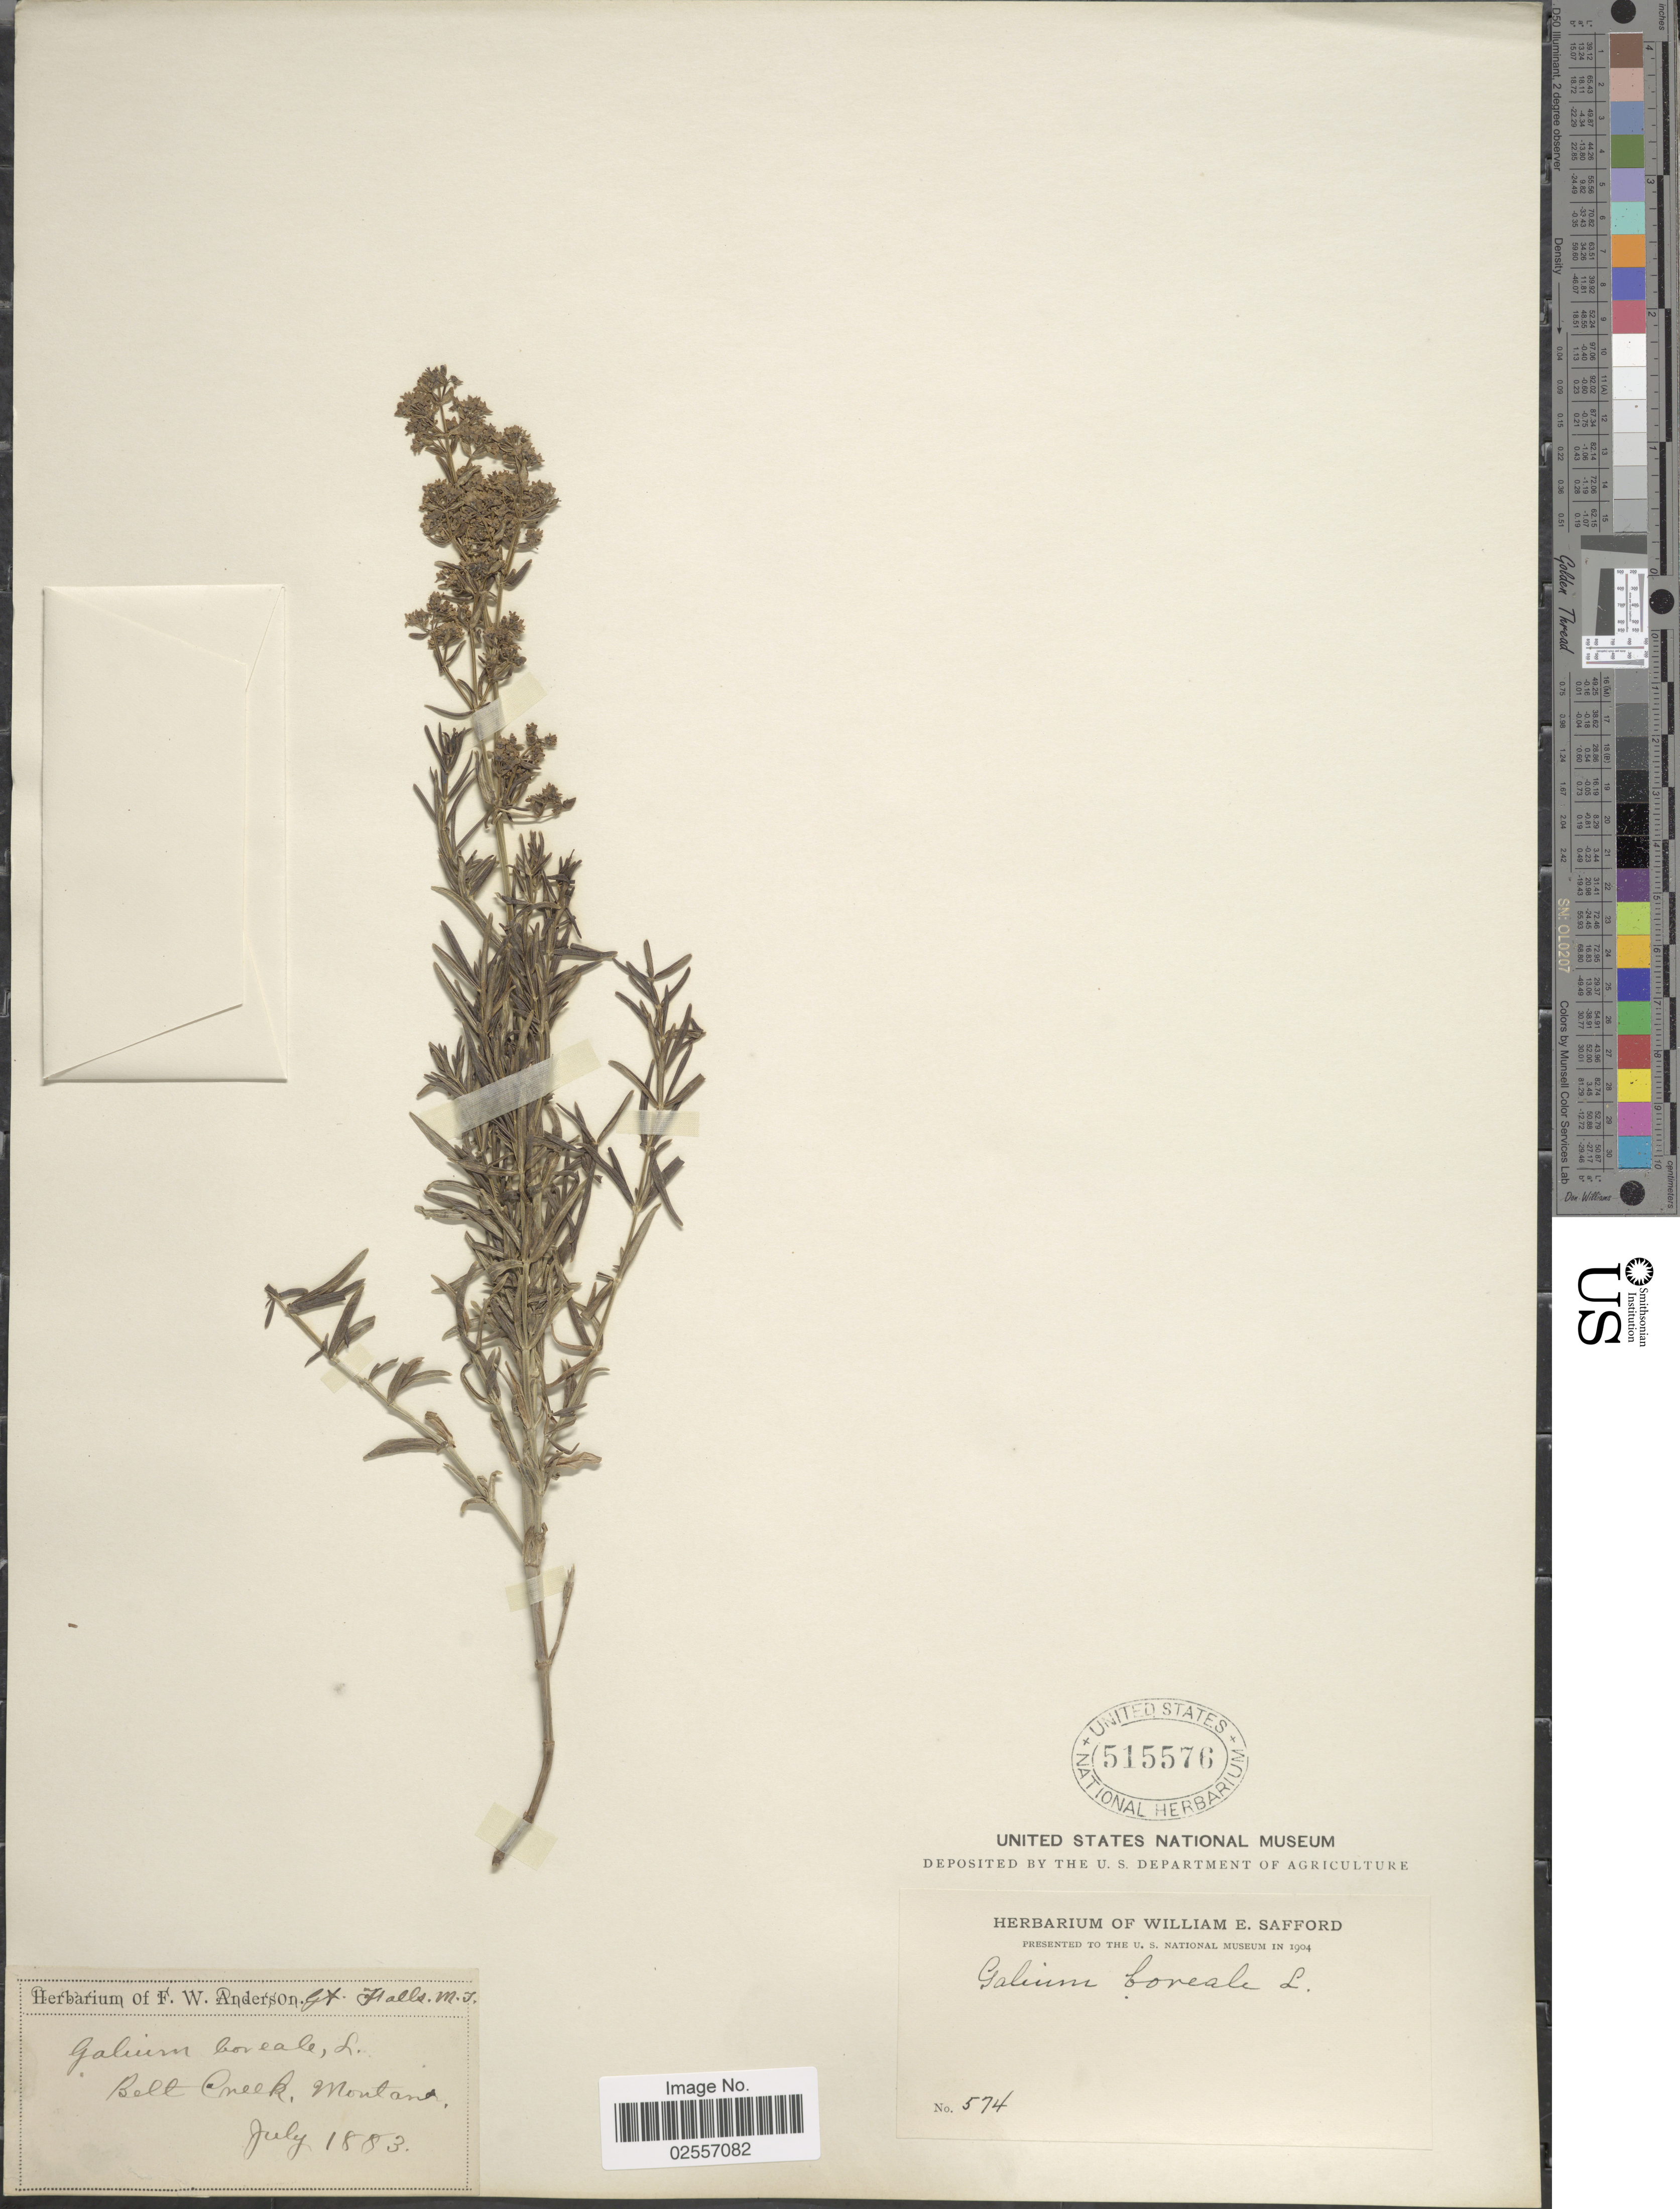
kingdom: Plantae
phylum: Tracheophyta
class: Magnoliopsida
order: Gentianales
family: Rubiaceae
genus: Galium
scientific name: Galium boreale L.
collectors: ex herb. Halls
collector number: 574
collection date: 1883-07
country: United States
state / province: Montana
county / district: Cascade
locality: Belt Creek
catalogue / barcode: US 515576